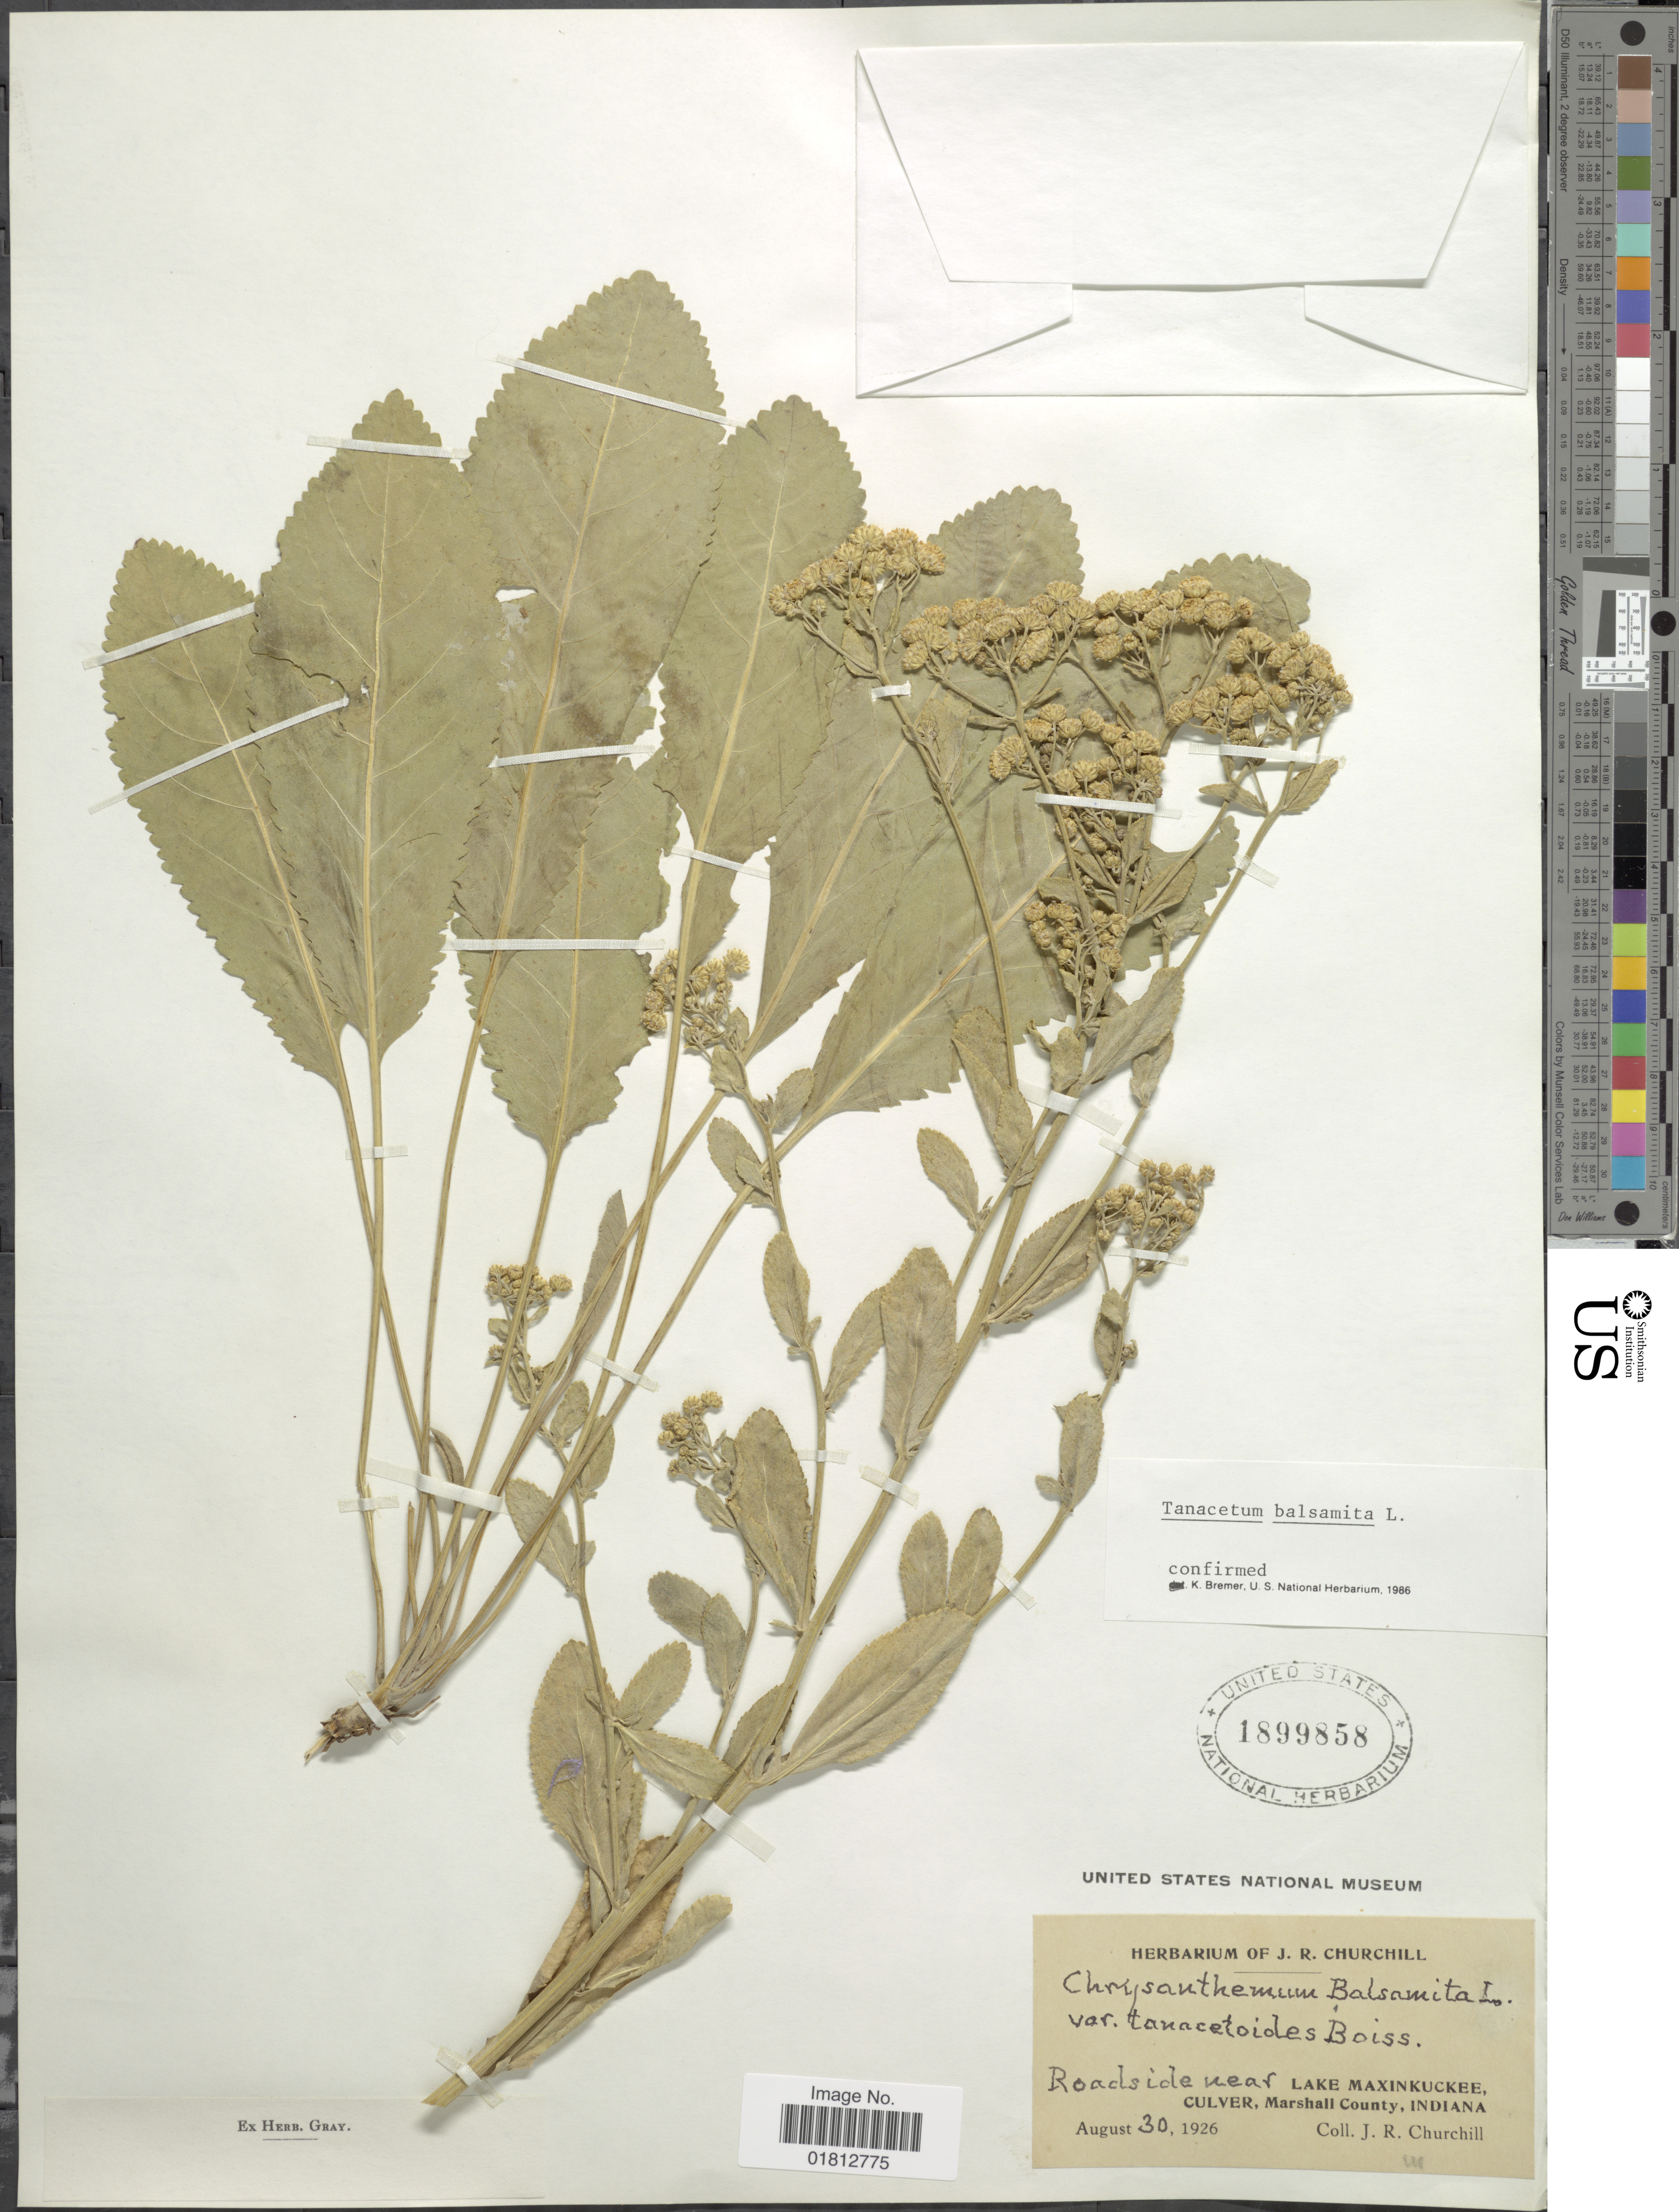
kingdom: Plantae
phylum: Tracheophyta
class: Magnoliopsida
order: Asterales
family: Asteraceae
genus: Tanacetum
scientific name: Tanacetum balsamita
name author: L.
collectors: J. Churchill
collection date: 1926-08-30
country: United States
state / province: Indiana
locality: Roadside near Lake Maxinkuckee, Culver, Marshall County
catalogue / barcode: US 1899858